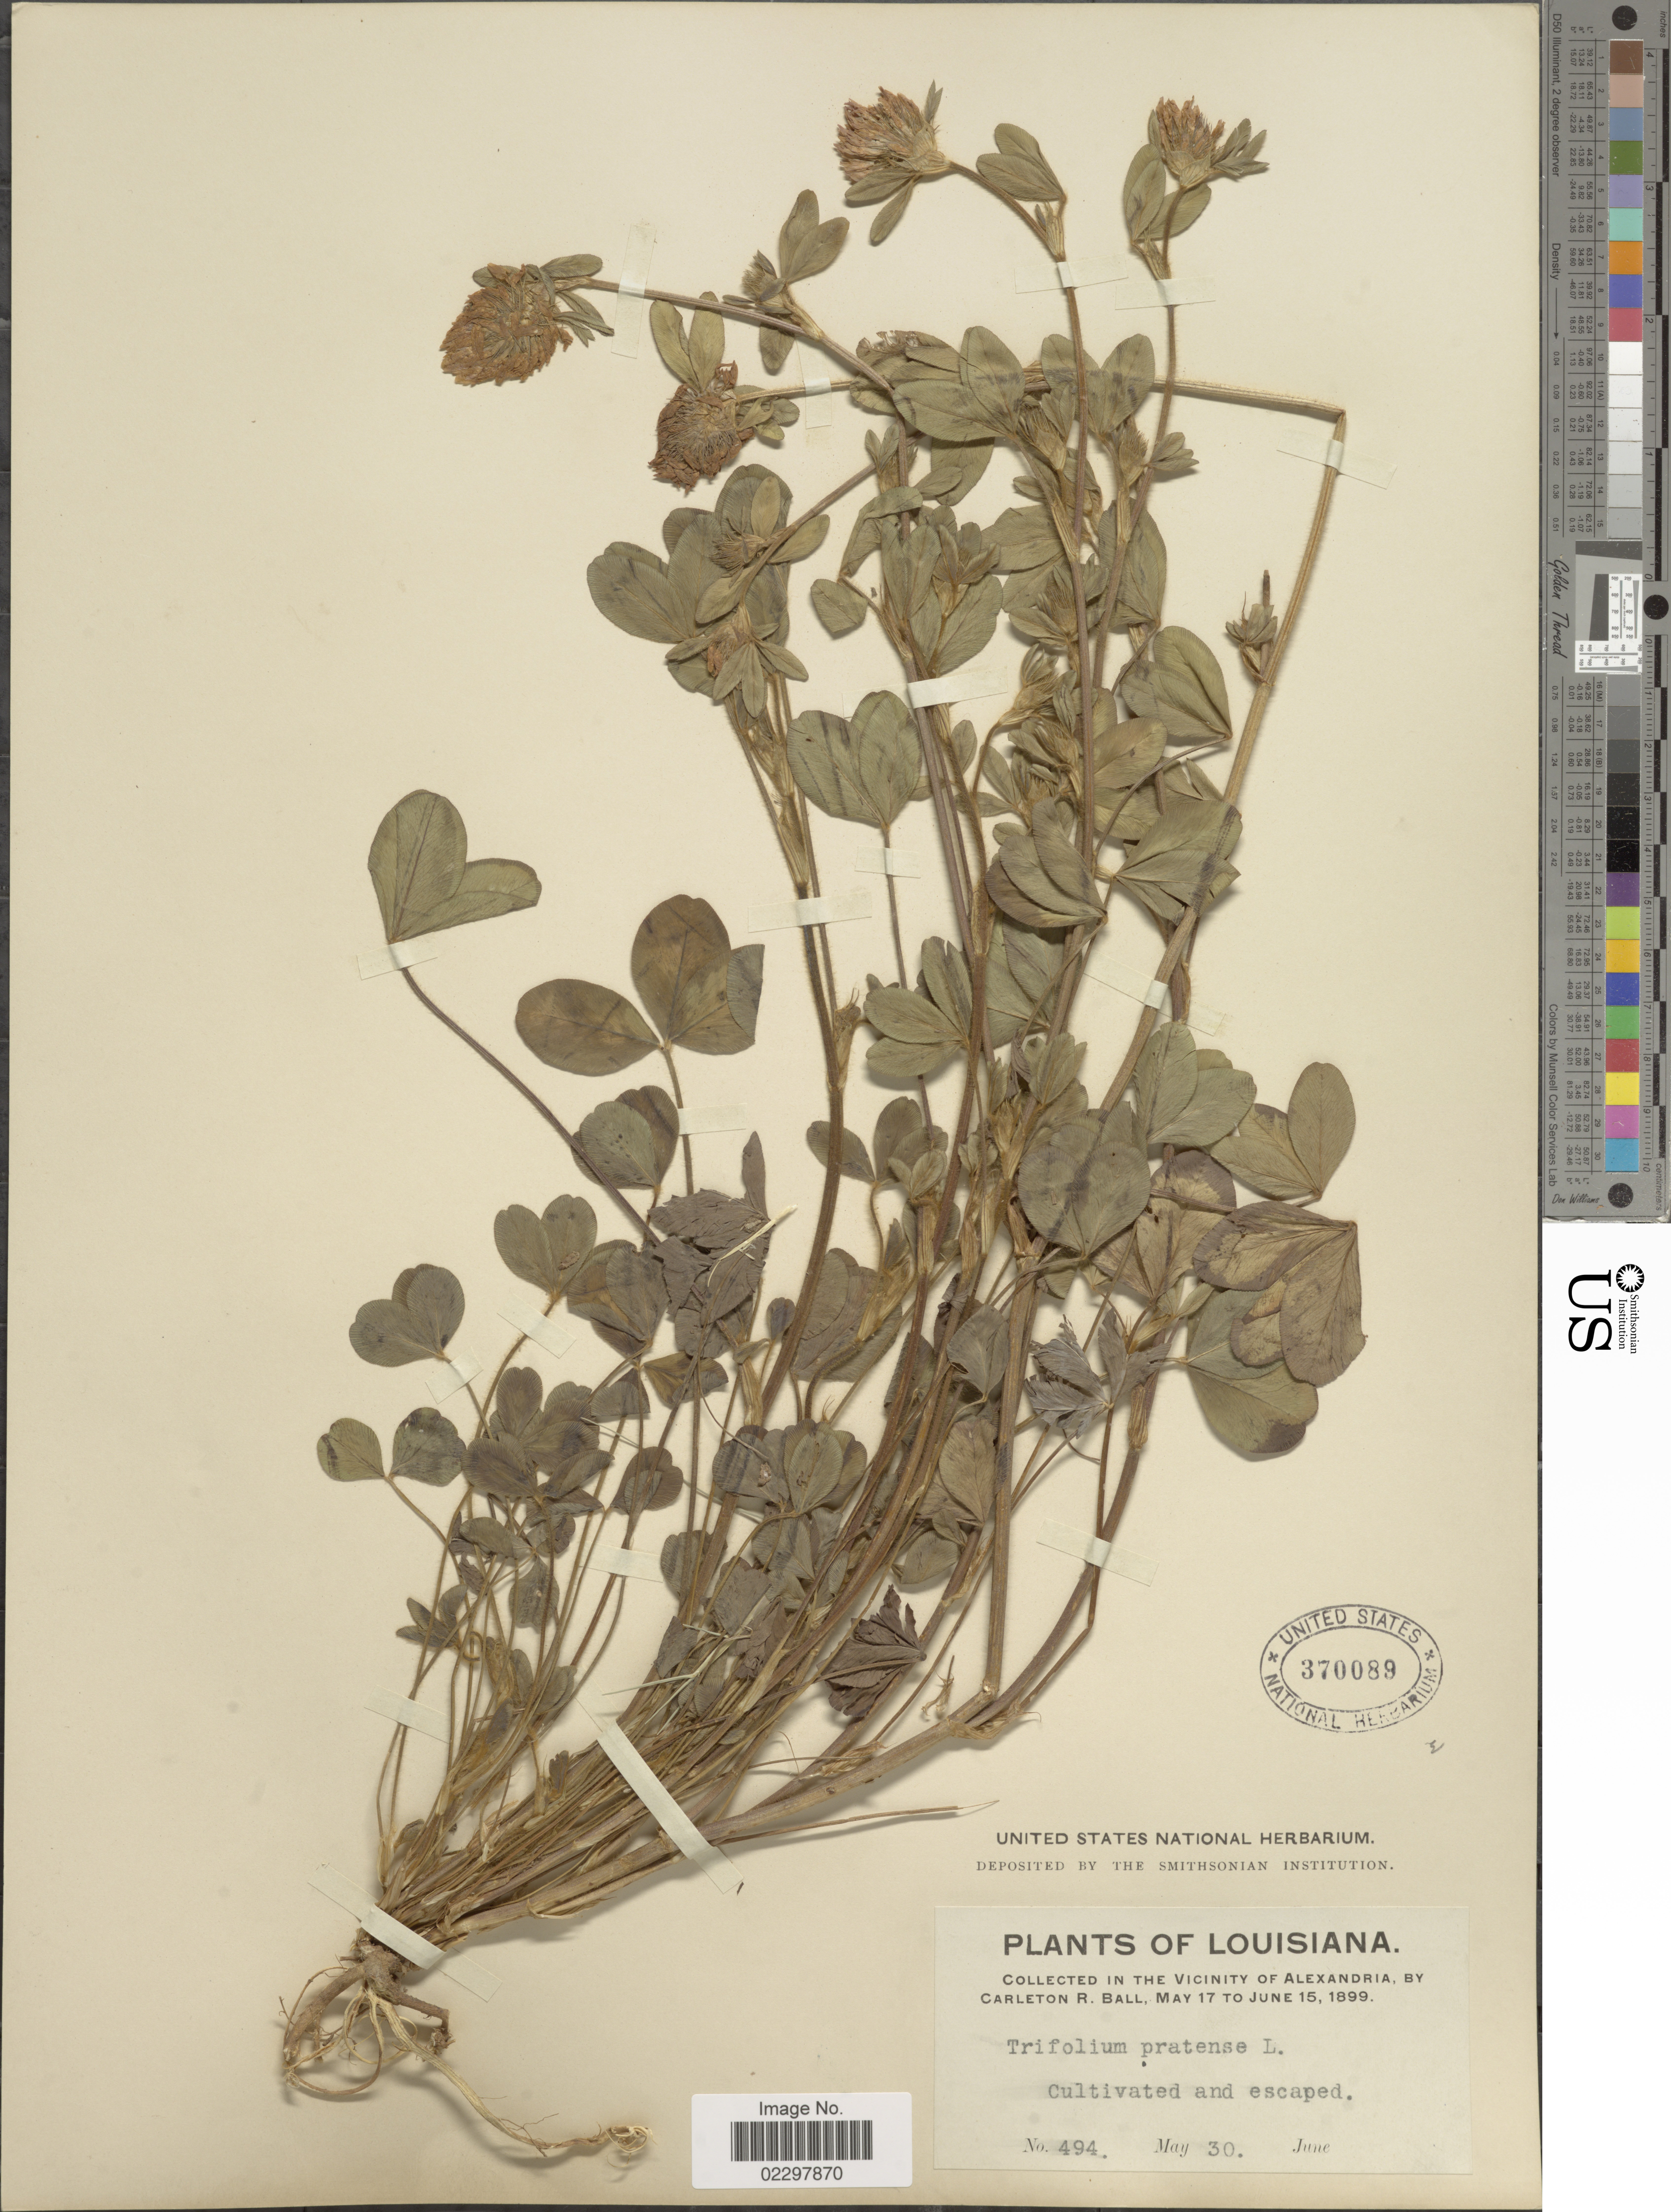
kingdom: Plantae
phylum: Tracheophyta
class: Magnoliopsida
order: Fabales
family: Fabaceae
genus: Trifolium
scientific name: Trifolium pratense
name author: L.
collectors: C. R. Ball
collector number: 494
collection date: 1899-05-30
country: United States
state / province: Louisiana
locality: In the vicinity of Alexandria, Cultivated and escaped.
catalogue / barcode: US 370089